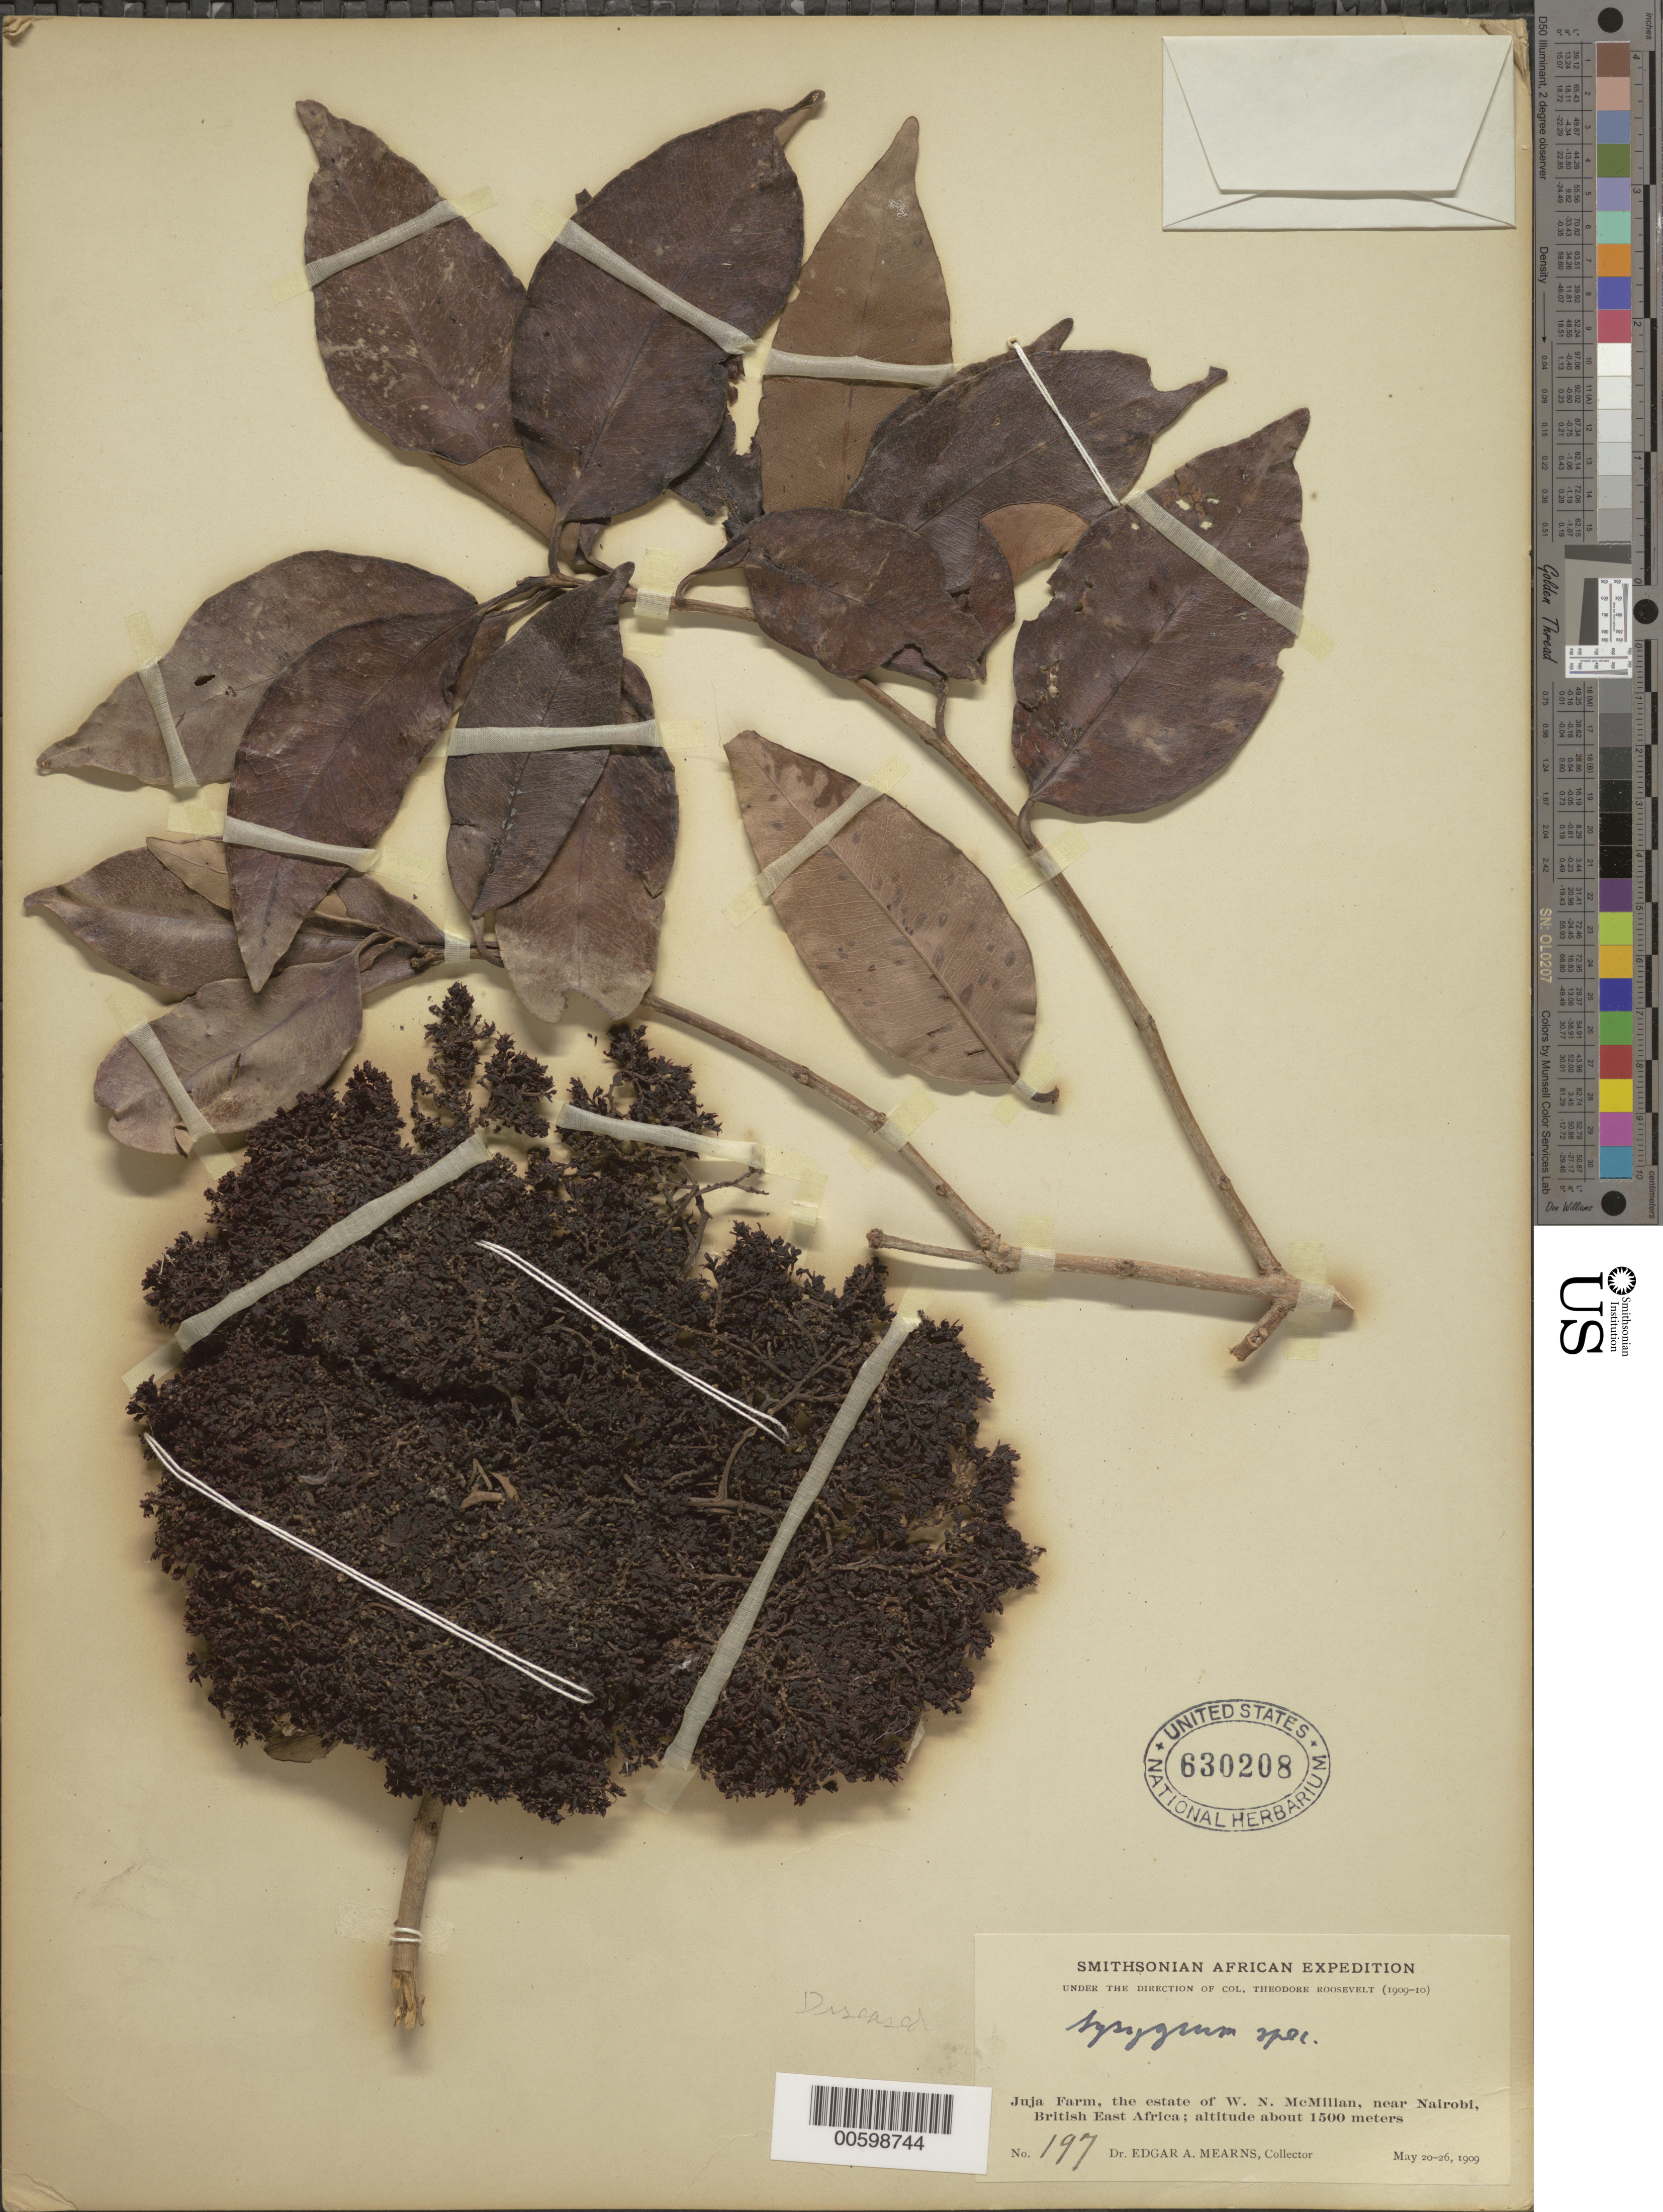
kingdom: Plantae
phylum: Tracheophyta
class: Magnoliopsida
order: Myrtales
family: Myrtaceae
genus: Syzygium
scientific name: Syzygium sp.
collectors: E. A. Mearns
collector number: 197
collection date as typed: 20 May 1909 to 26 May 1909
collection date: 1909-05-20/1909-05-26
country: Kenya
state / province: Nairobi Area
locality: Juja Farm, the estate of W.N. McMillan, near Nairobi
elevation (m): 1500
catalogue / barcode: US 630208